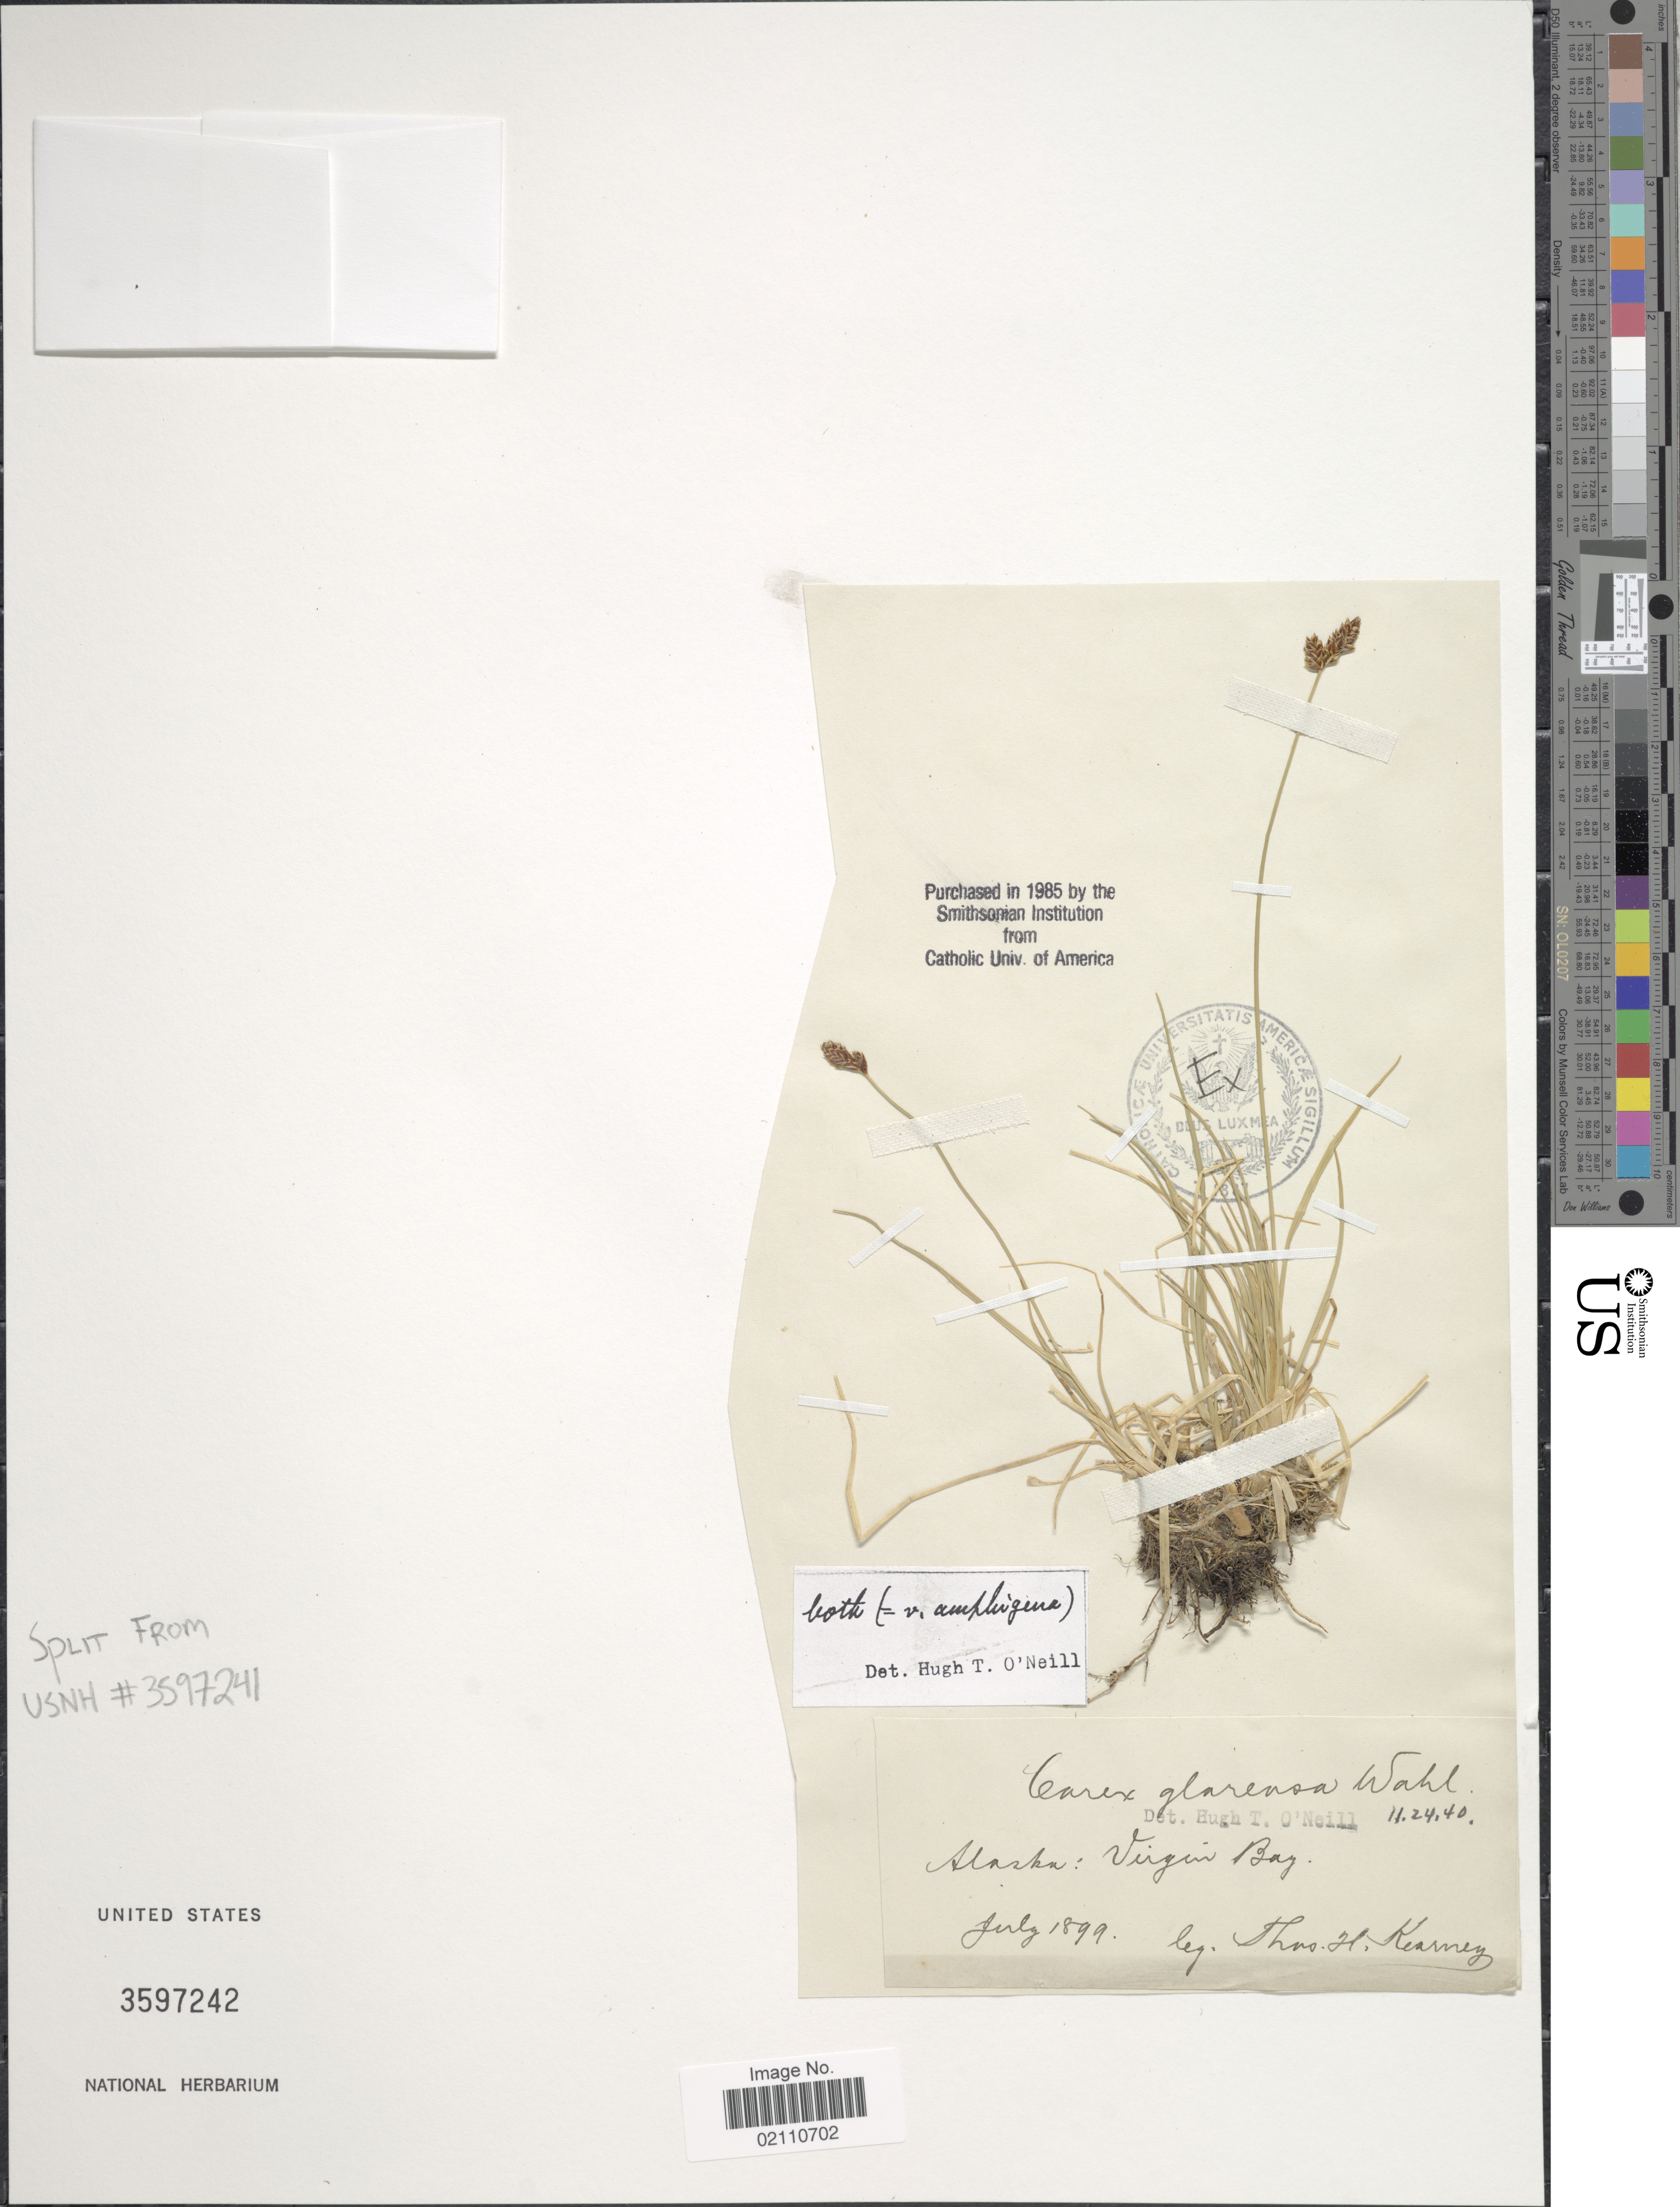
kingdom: Plantae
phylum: Tracheophyta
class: Liliopsida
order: Poales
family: Cyperaceae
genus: Carex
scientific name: Carex glareosa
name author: Schkuhr ex Wahlenb.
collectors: T. H. Kearney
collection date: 1899-07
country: United States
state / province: Alaska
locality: Virgin Bay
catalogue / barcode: US 3597242